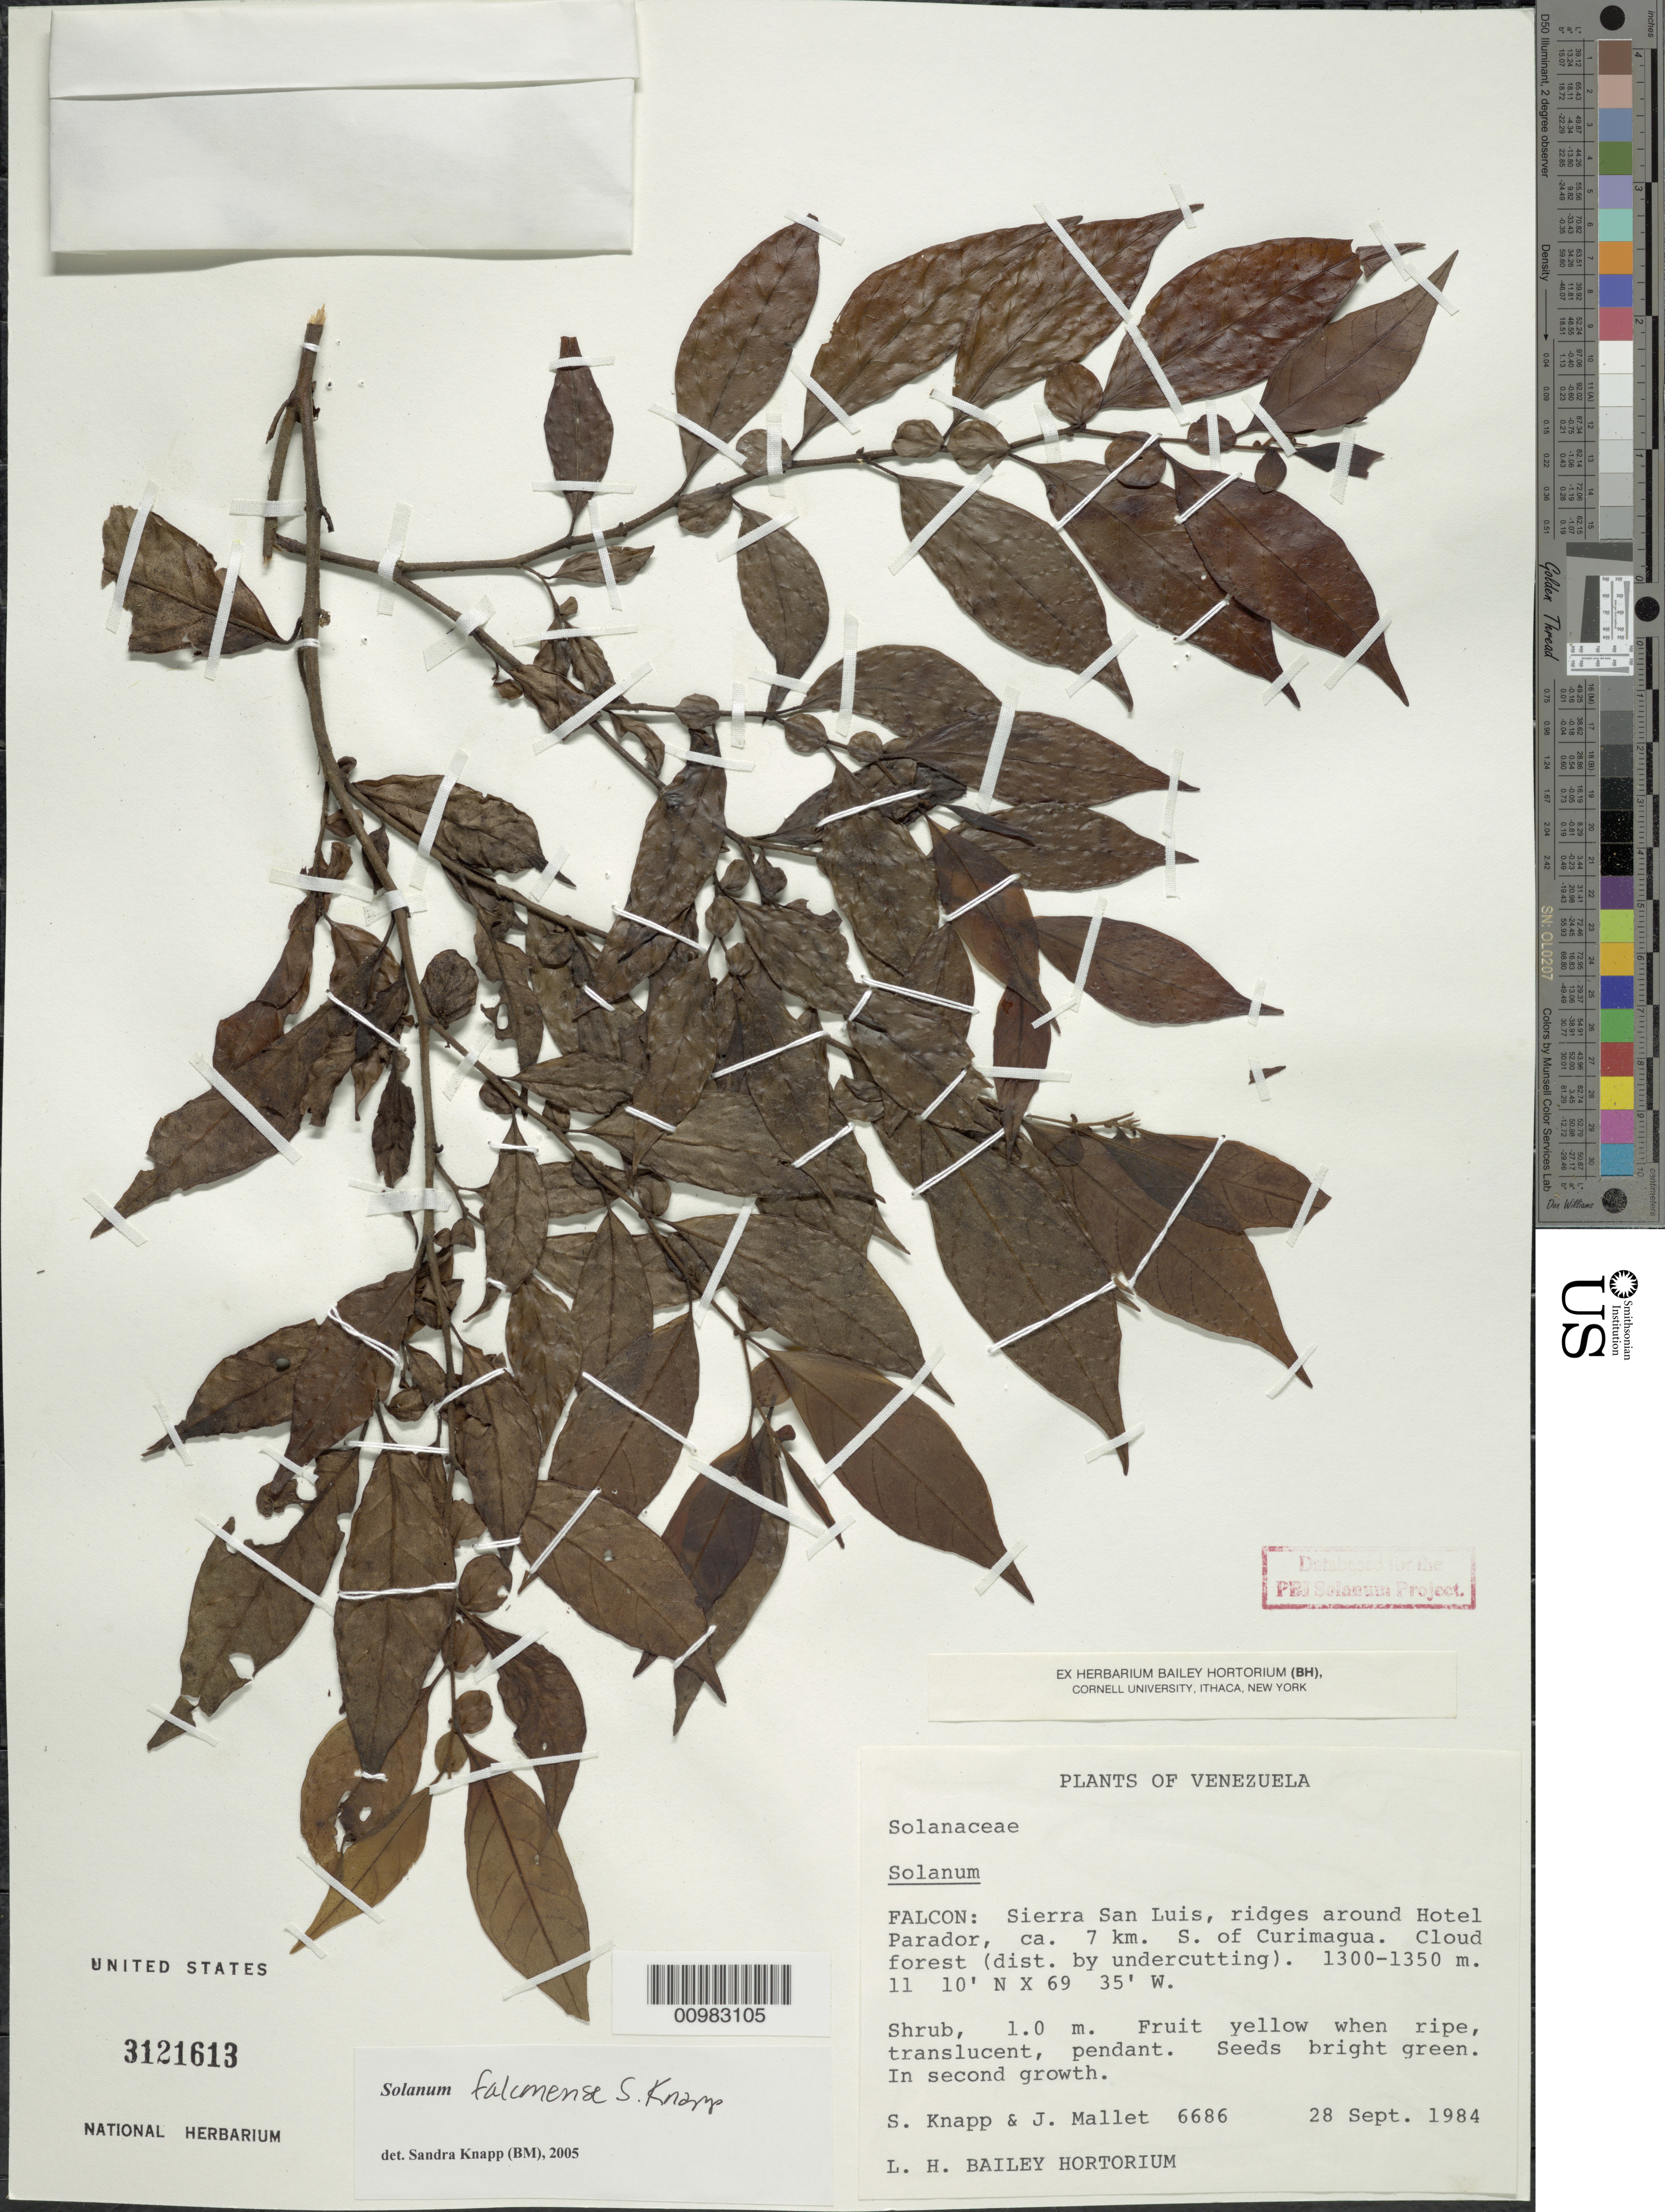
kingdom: Plantae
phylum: Tracheophyta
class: Magnoliopsida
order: Solanales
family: Solanaceae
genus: Solanum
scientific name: Solanum falconense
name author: S. Knapp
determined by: Knapp, S. D.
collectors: S. Knapp & J. Mallet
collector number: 6686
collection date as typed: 28 Sep 1984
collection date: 1984-09-28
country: Venezuela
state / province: Falcón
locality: Sierra San Luis, ridges around Hotel Parador, ca. 7 km S of Curimagua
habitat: cloud forest, distrubed by undercutting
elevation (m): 1300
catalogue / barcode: US 3121613